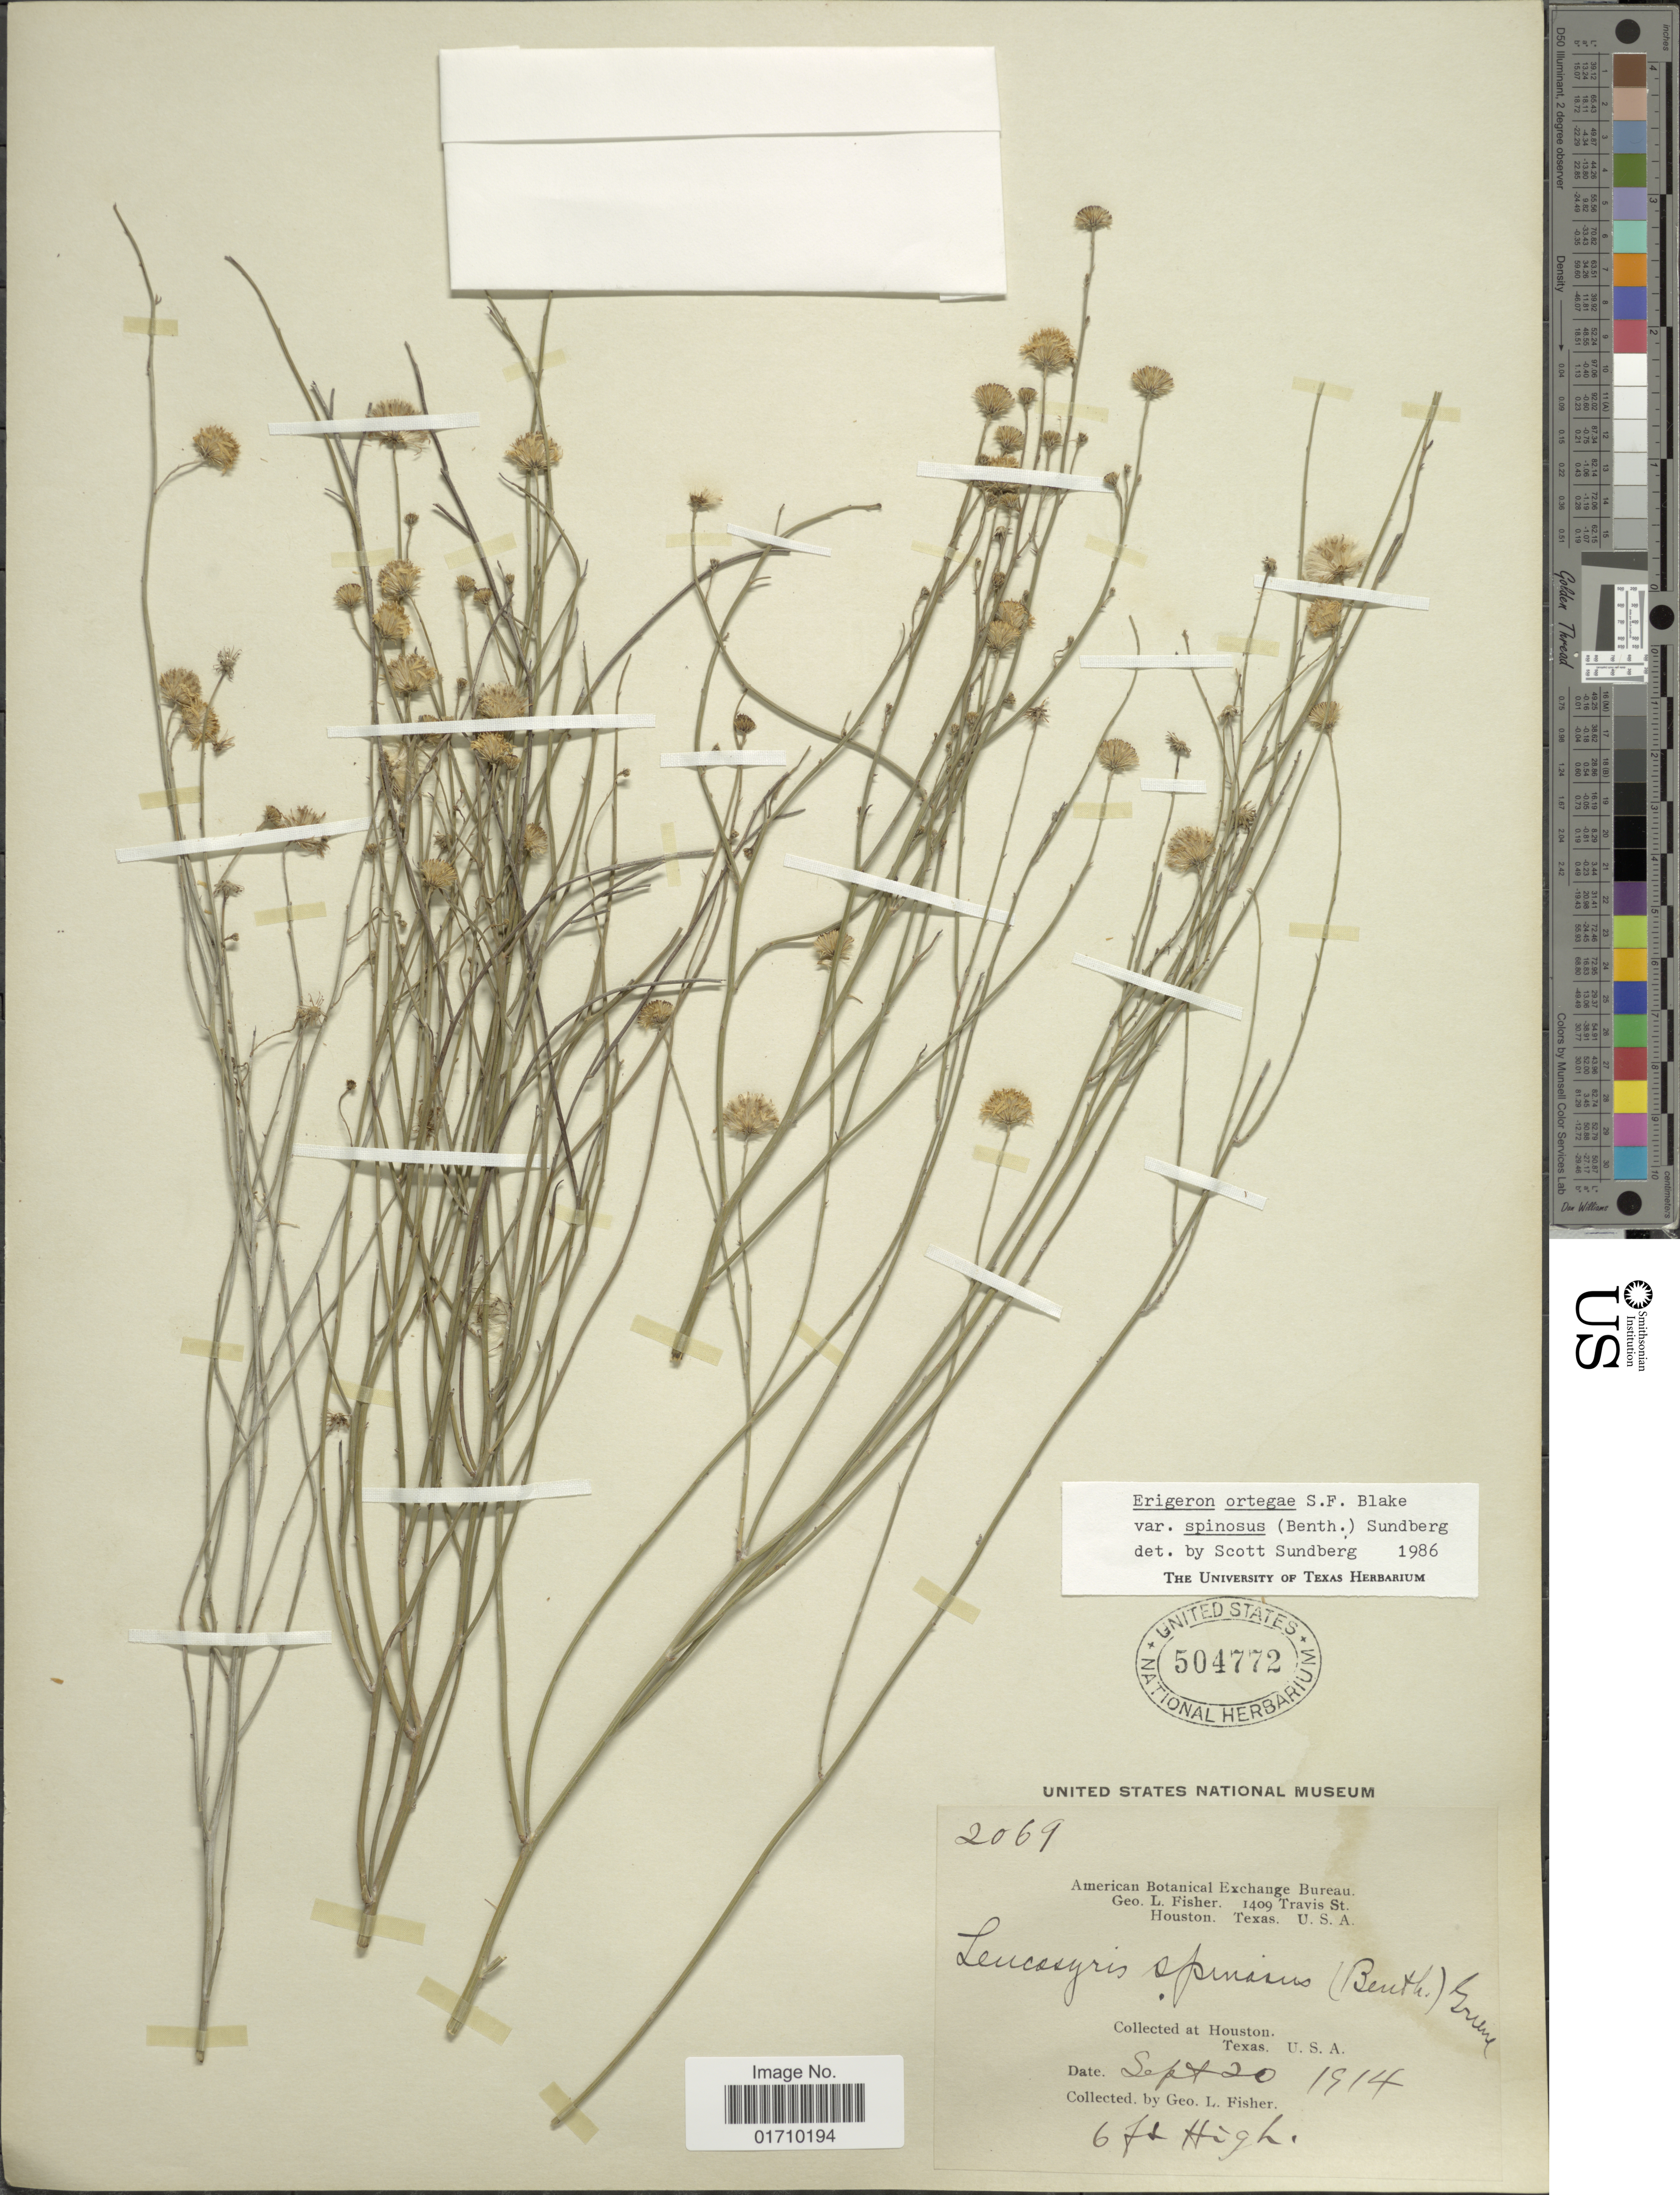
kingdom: Plantae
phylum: Tracheophyta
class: Magnoliopsida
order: Asterales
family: Asteraceae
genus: Chloracantha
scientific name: Chloracantha spinosa var. spinosa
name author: (Benth.) G.L. Nesom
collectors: G. L. Fisher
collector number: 2069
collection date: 1914-09-20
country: United States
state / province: Texas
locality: Houston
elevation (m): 2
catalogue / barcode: US 504772